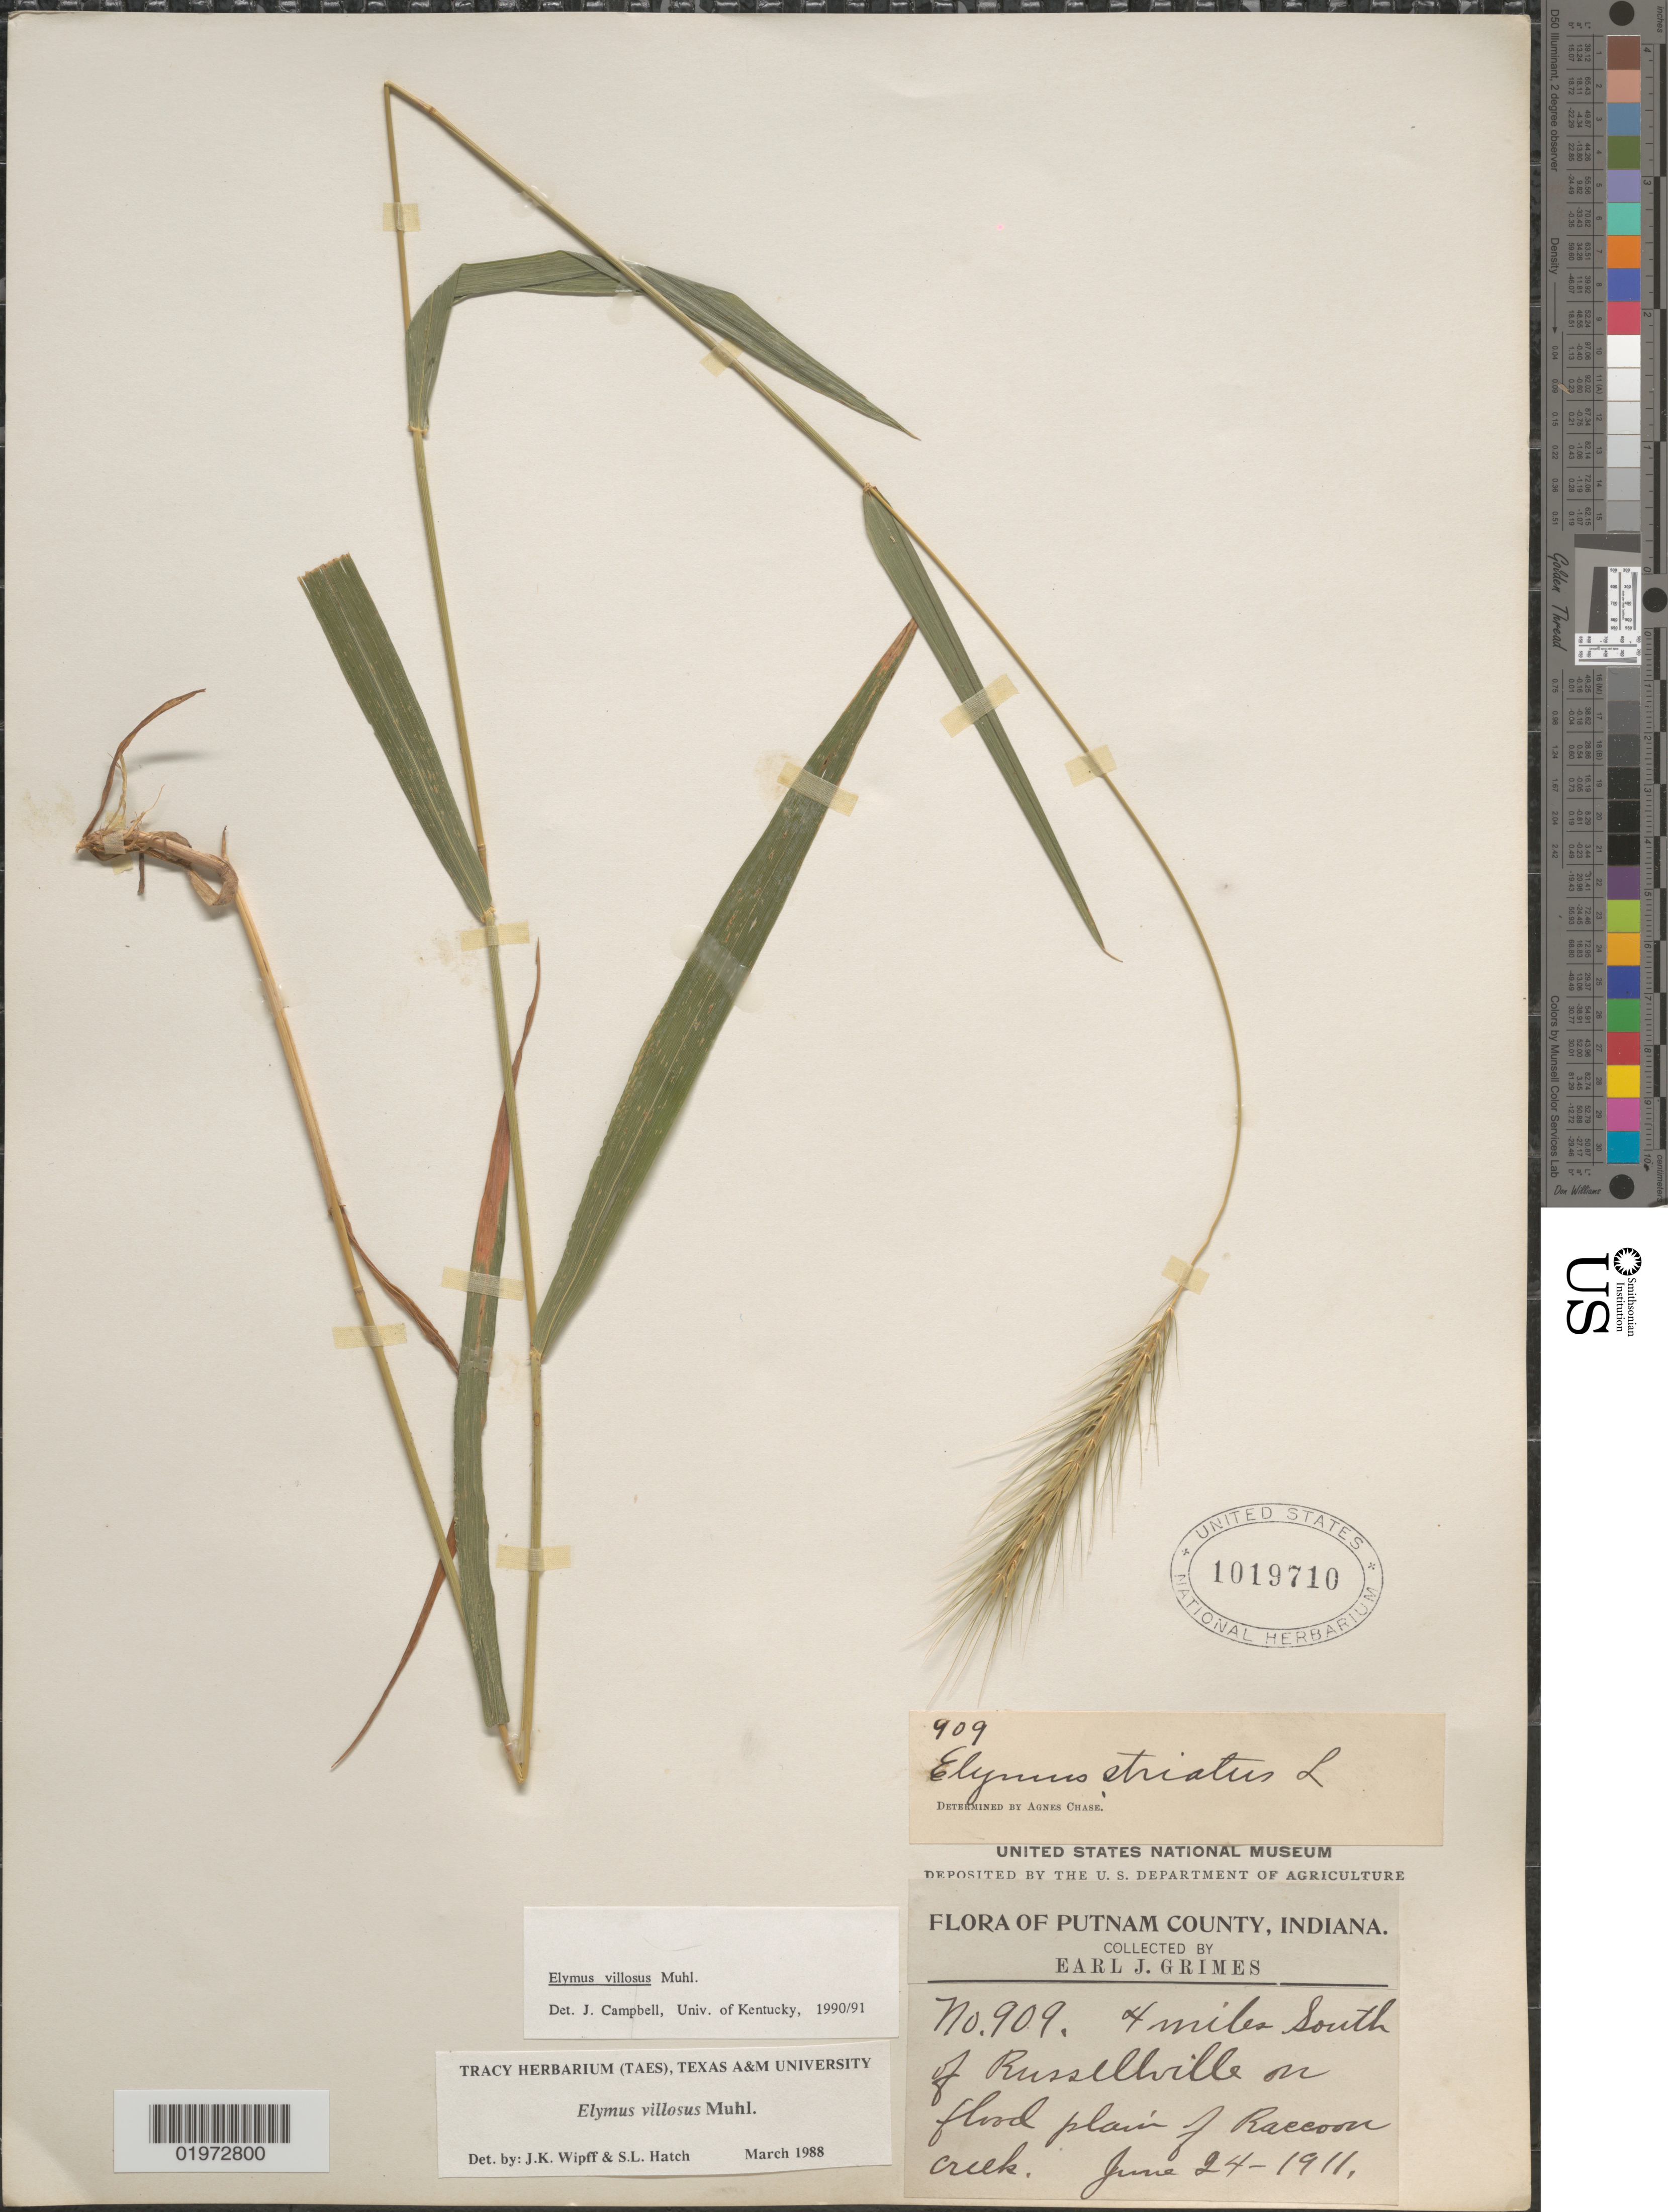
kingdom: Plantae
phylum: Tracheophyta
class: Liliopsida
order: Poales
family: Poaceae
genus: Elymus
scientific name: Elymus villosus var. arkansanus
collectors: E. J. Grimes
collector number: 909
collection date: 1911-06-24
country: United States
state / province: Indiana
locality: Putnam County. 4 miles south of Russellville on flood plain of Raccoon creek.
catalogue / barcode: US 1019710